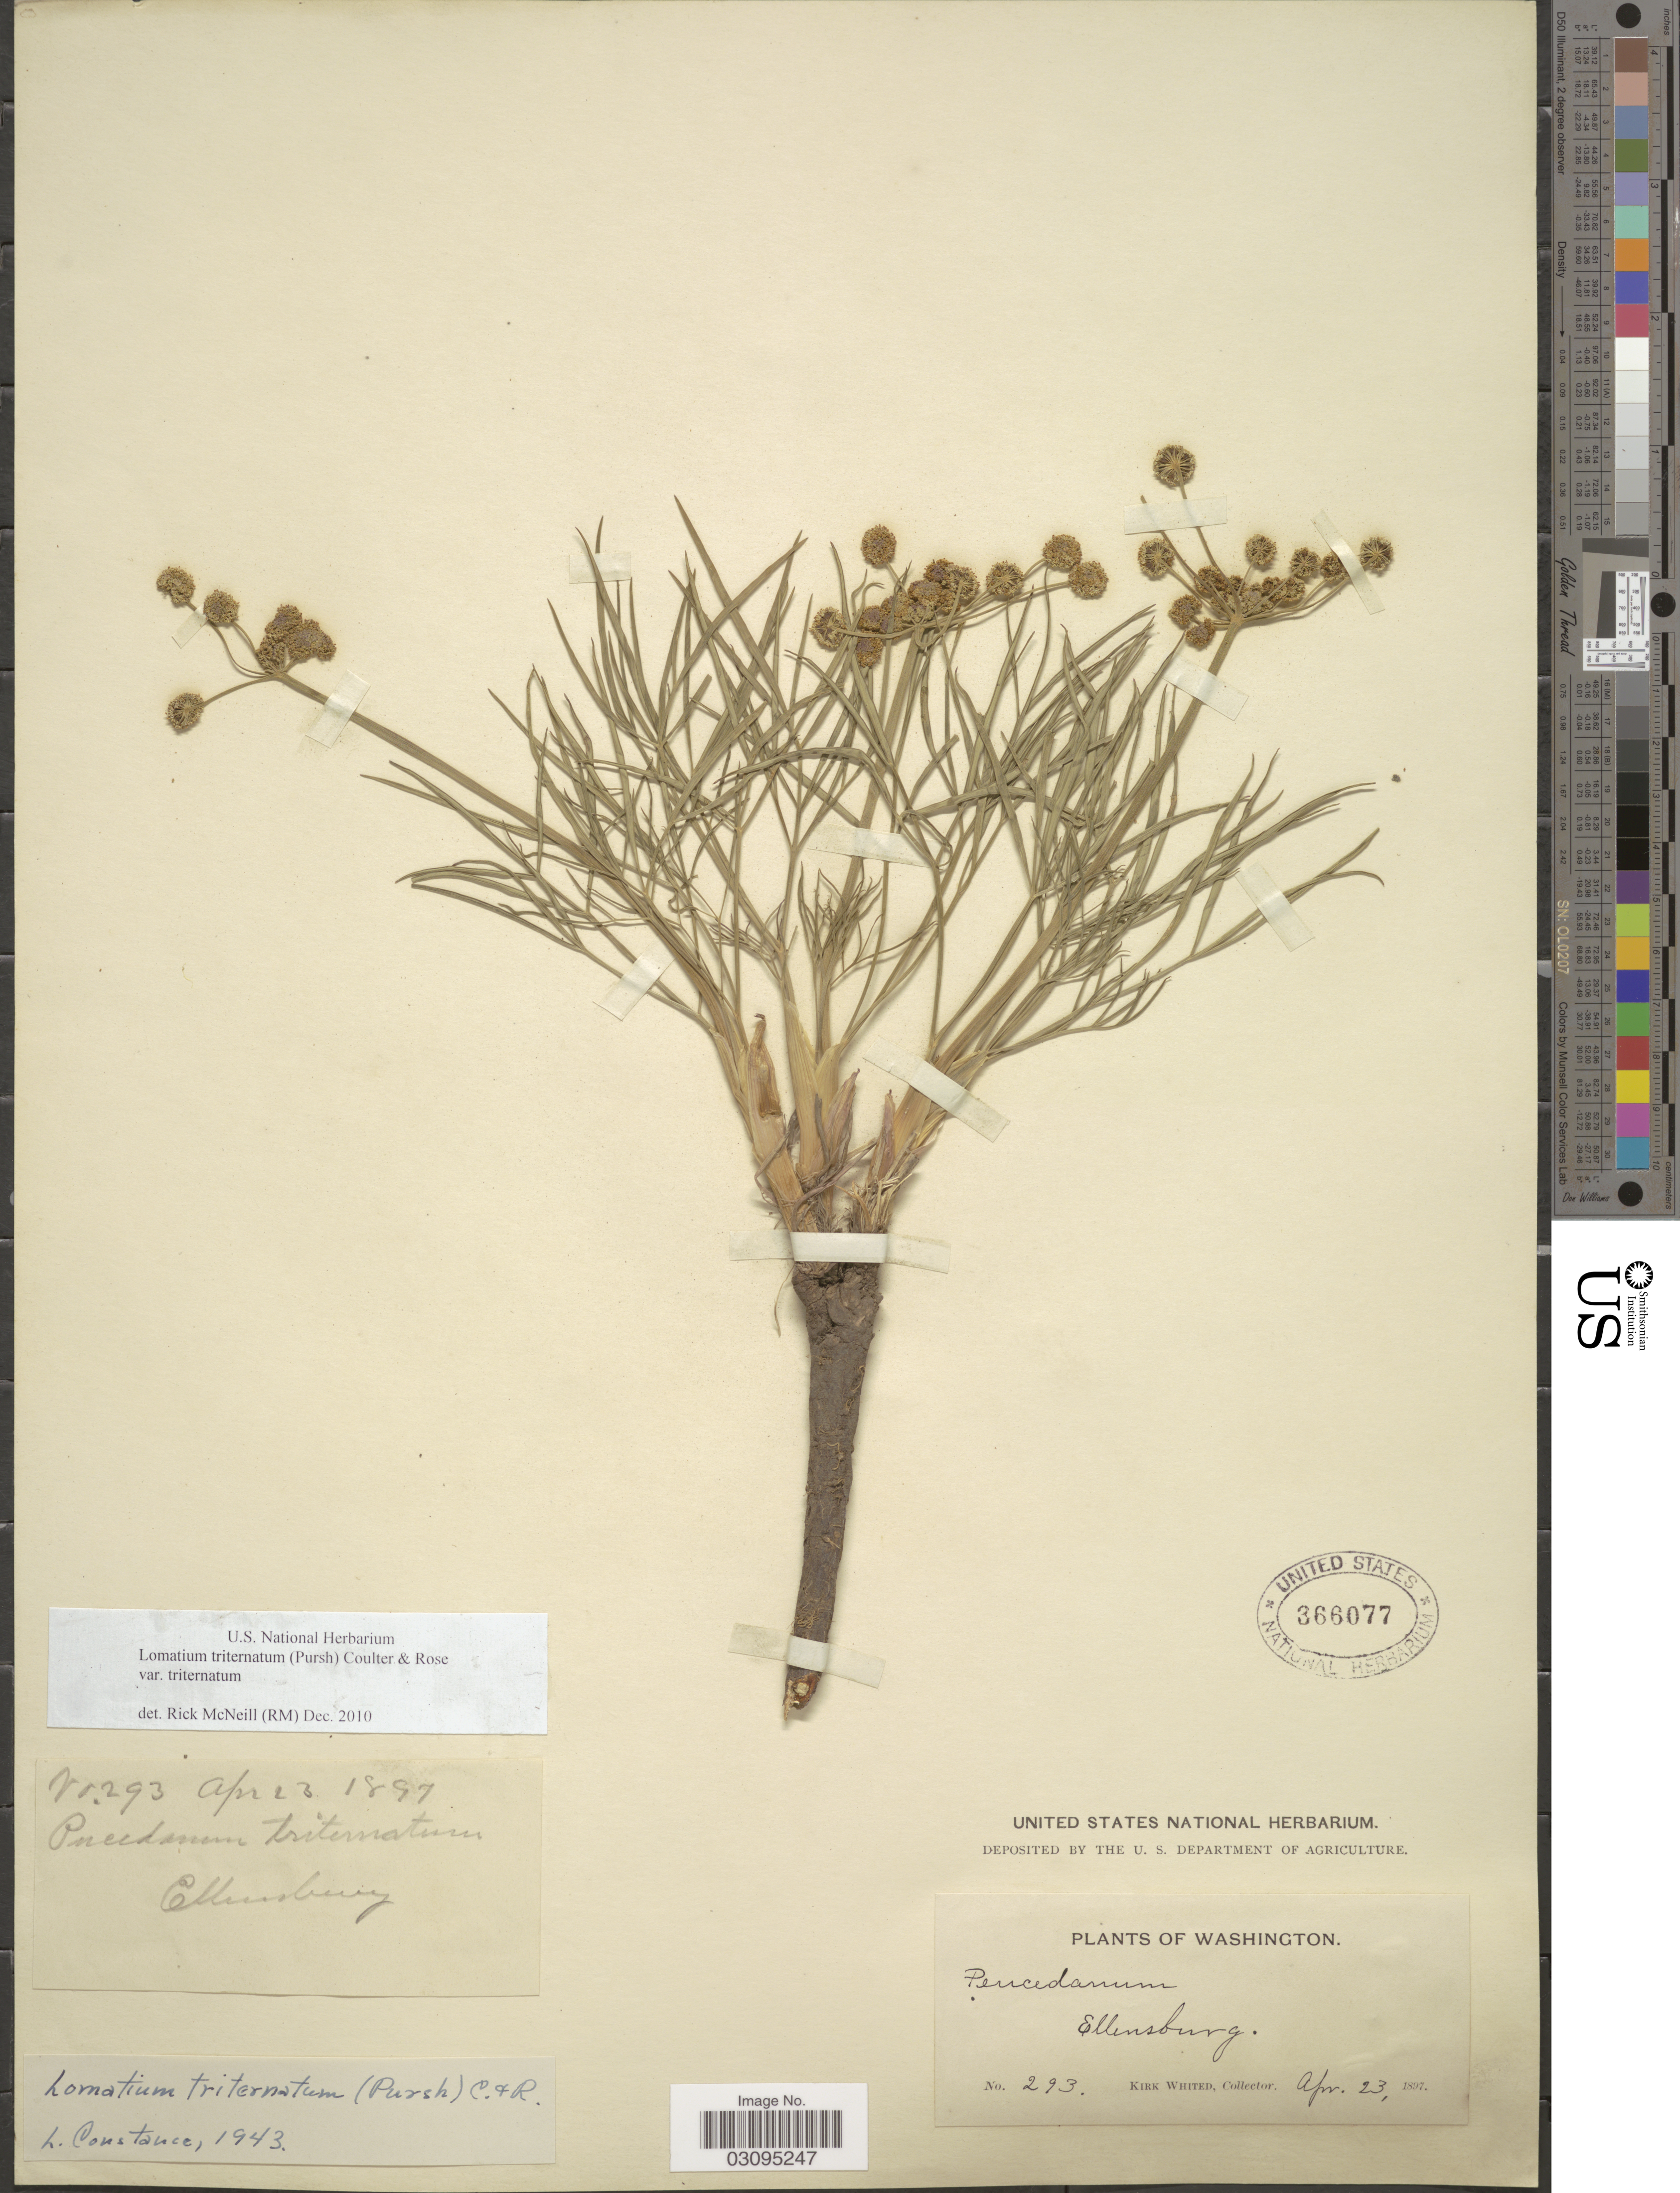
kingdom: Plantae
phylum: Tracheophyta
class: Magnoliopsida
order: Apiales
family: Apiaceae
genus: Lomatium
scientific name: Lomatium triternatum var. triternatum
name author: (Pursh) J.M. Coult. & Rose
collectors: K. Whited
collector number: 293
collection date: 1897-04-23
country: United States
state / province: Washington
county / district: Kittitas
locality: Ellensburg.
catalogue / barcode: US 366077